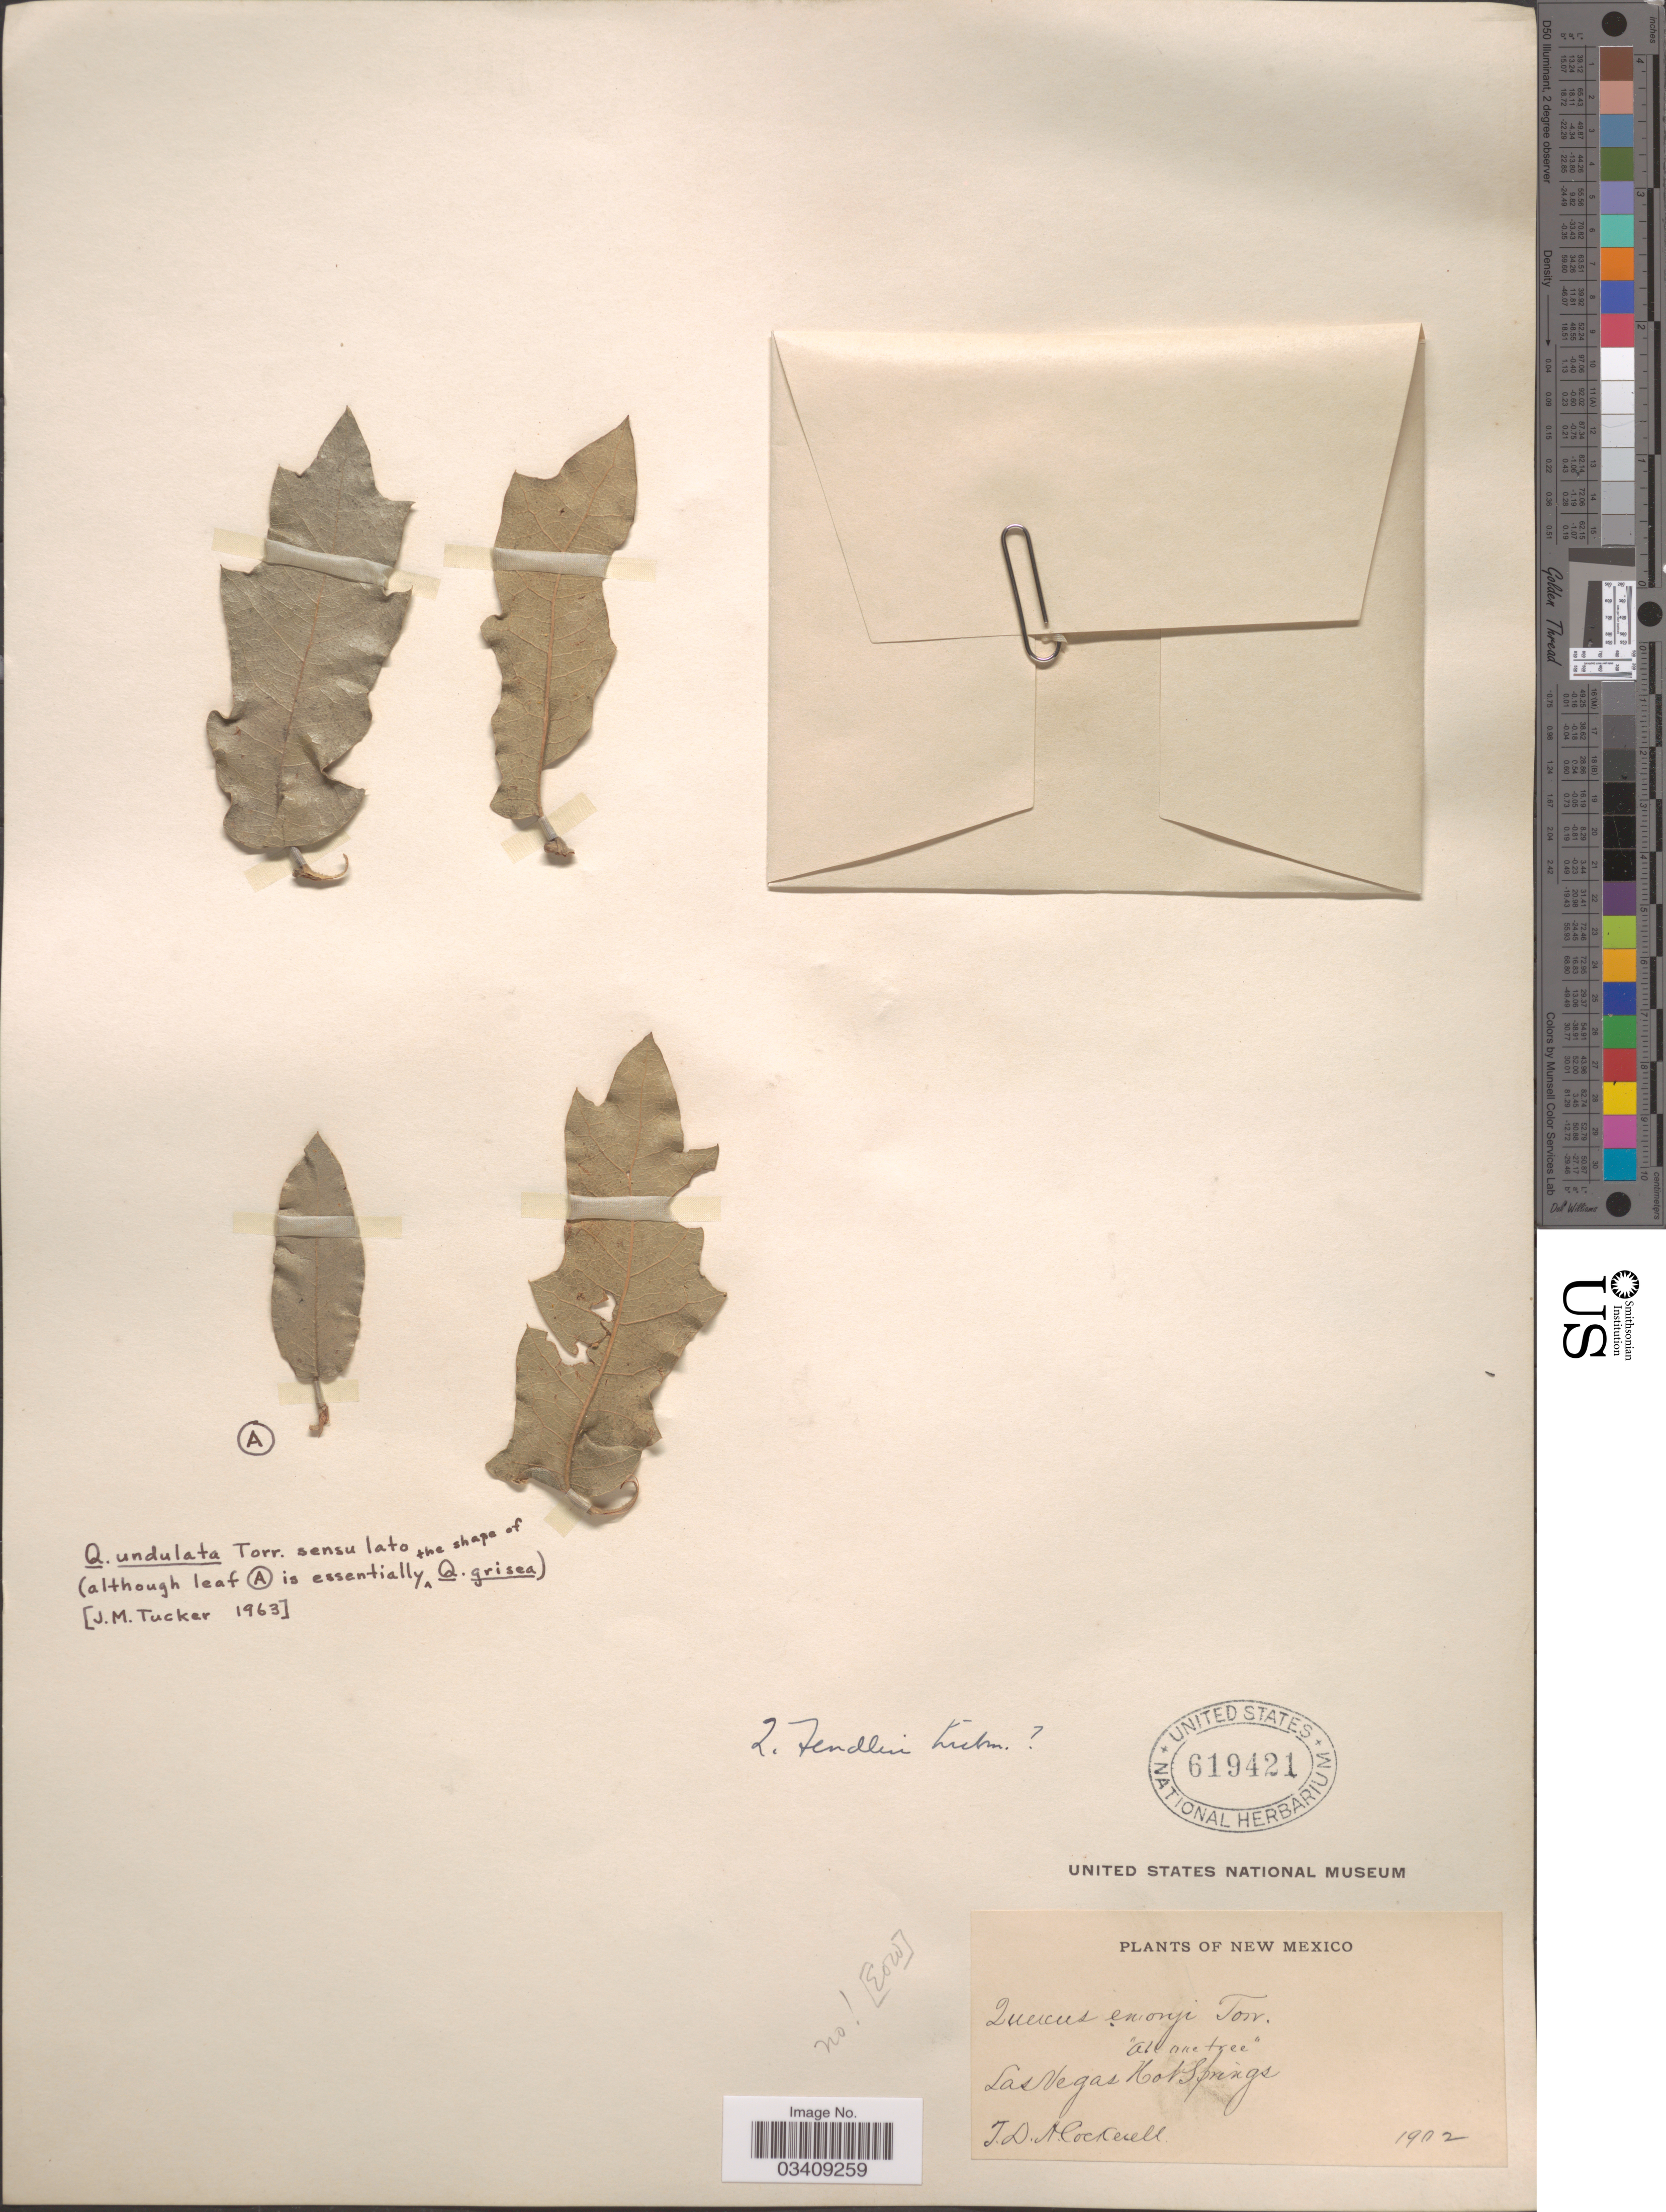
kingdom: Plantae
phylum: Tracheophyta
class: Magnoliopsida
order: Fagales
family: Fagaceae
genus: Quercus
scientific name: Quercus undulata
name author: Torr.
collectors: T. Cockerell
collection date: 1902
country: United States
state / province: New Mexico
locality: Las Vegas Hot Springs.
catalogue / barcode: US 619421